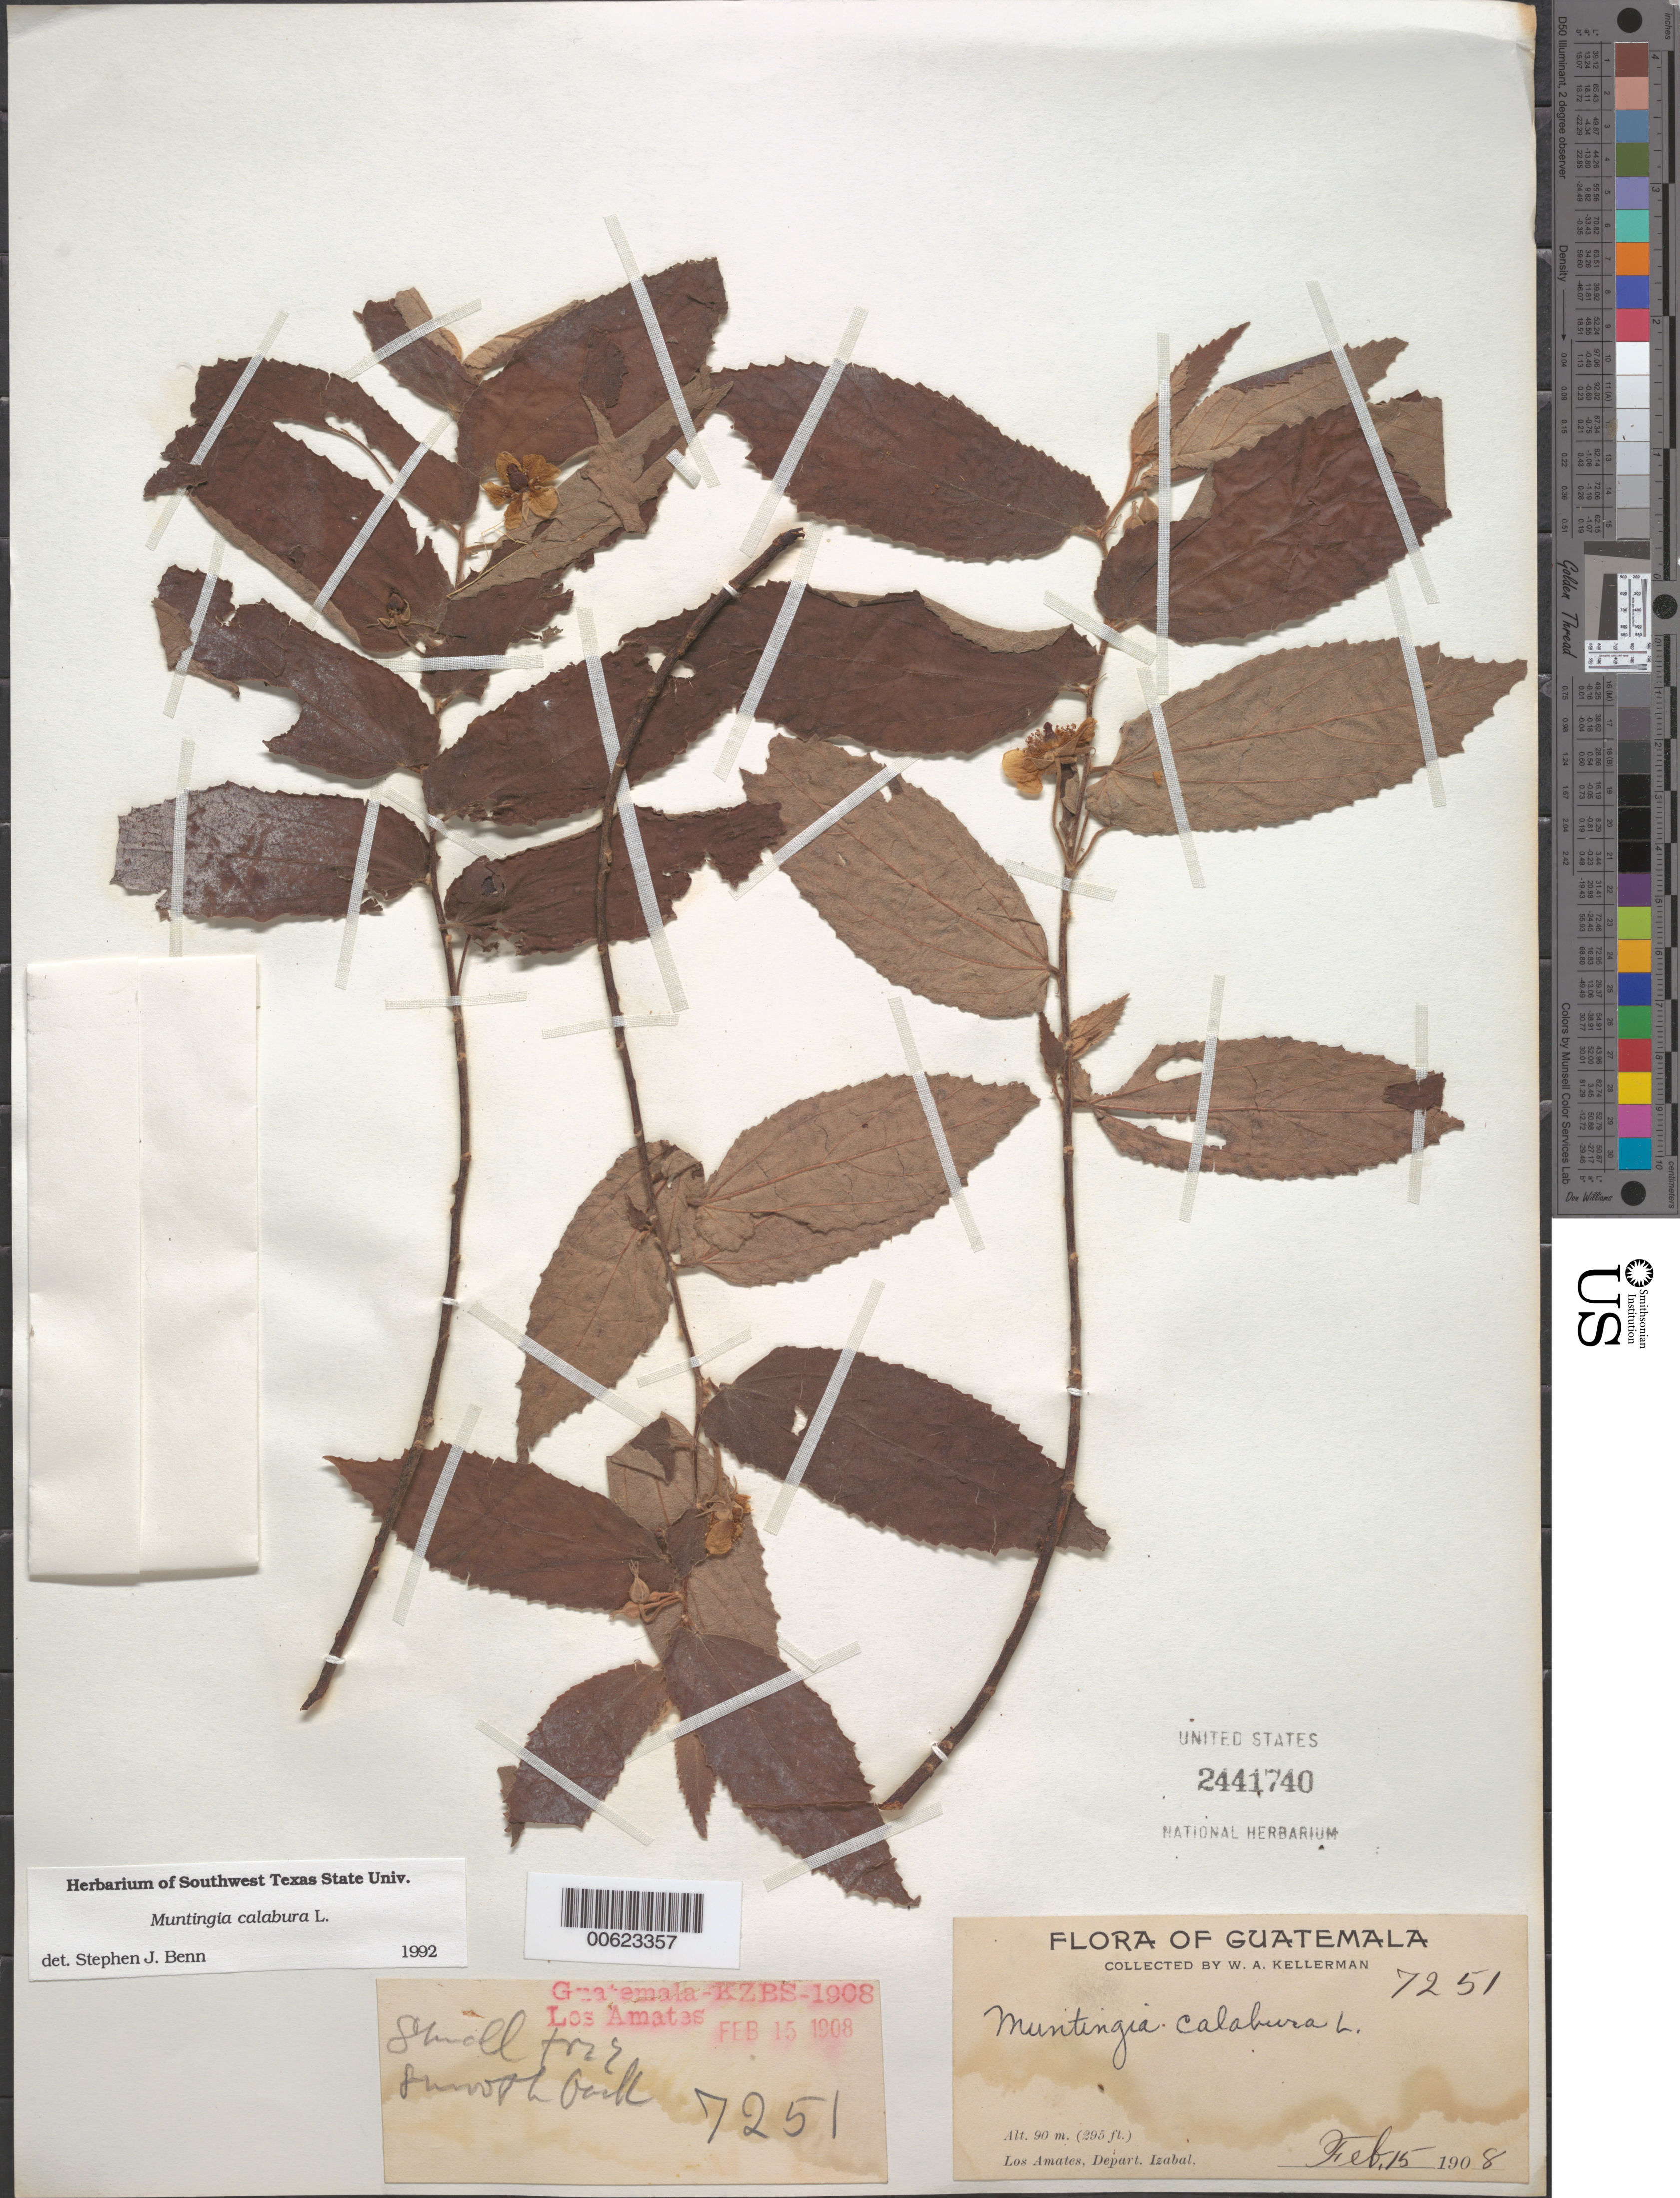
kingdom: Plantae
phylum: Tracheophyta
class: Magnoliopsida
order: Malvales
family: Muntingiaceae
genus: Muntingia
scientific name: Muntingia calabura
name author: L.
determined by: Benn, S. J.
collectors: W. A. Kellerman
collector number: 7251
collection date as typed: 15 Feb 1908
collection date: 1908-02-15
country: Guatemala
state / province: Izabal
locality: Los Amates.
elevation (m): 90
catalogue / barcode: US 2441740